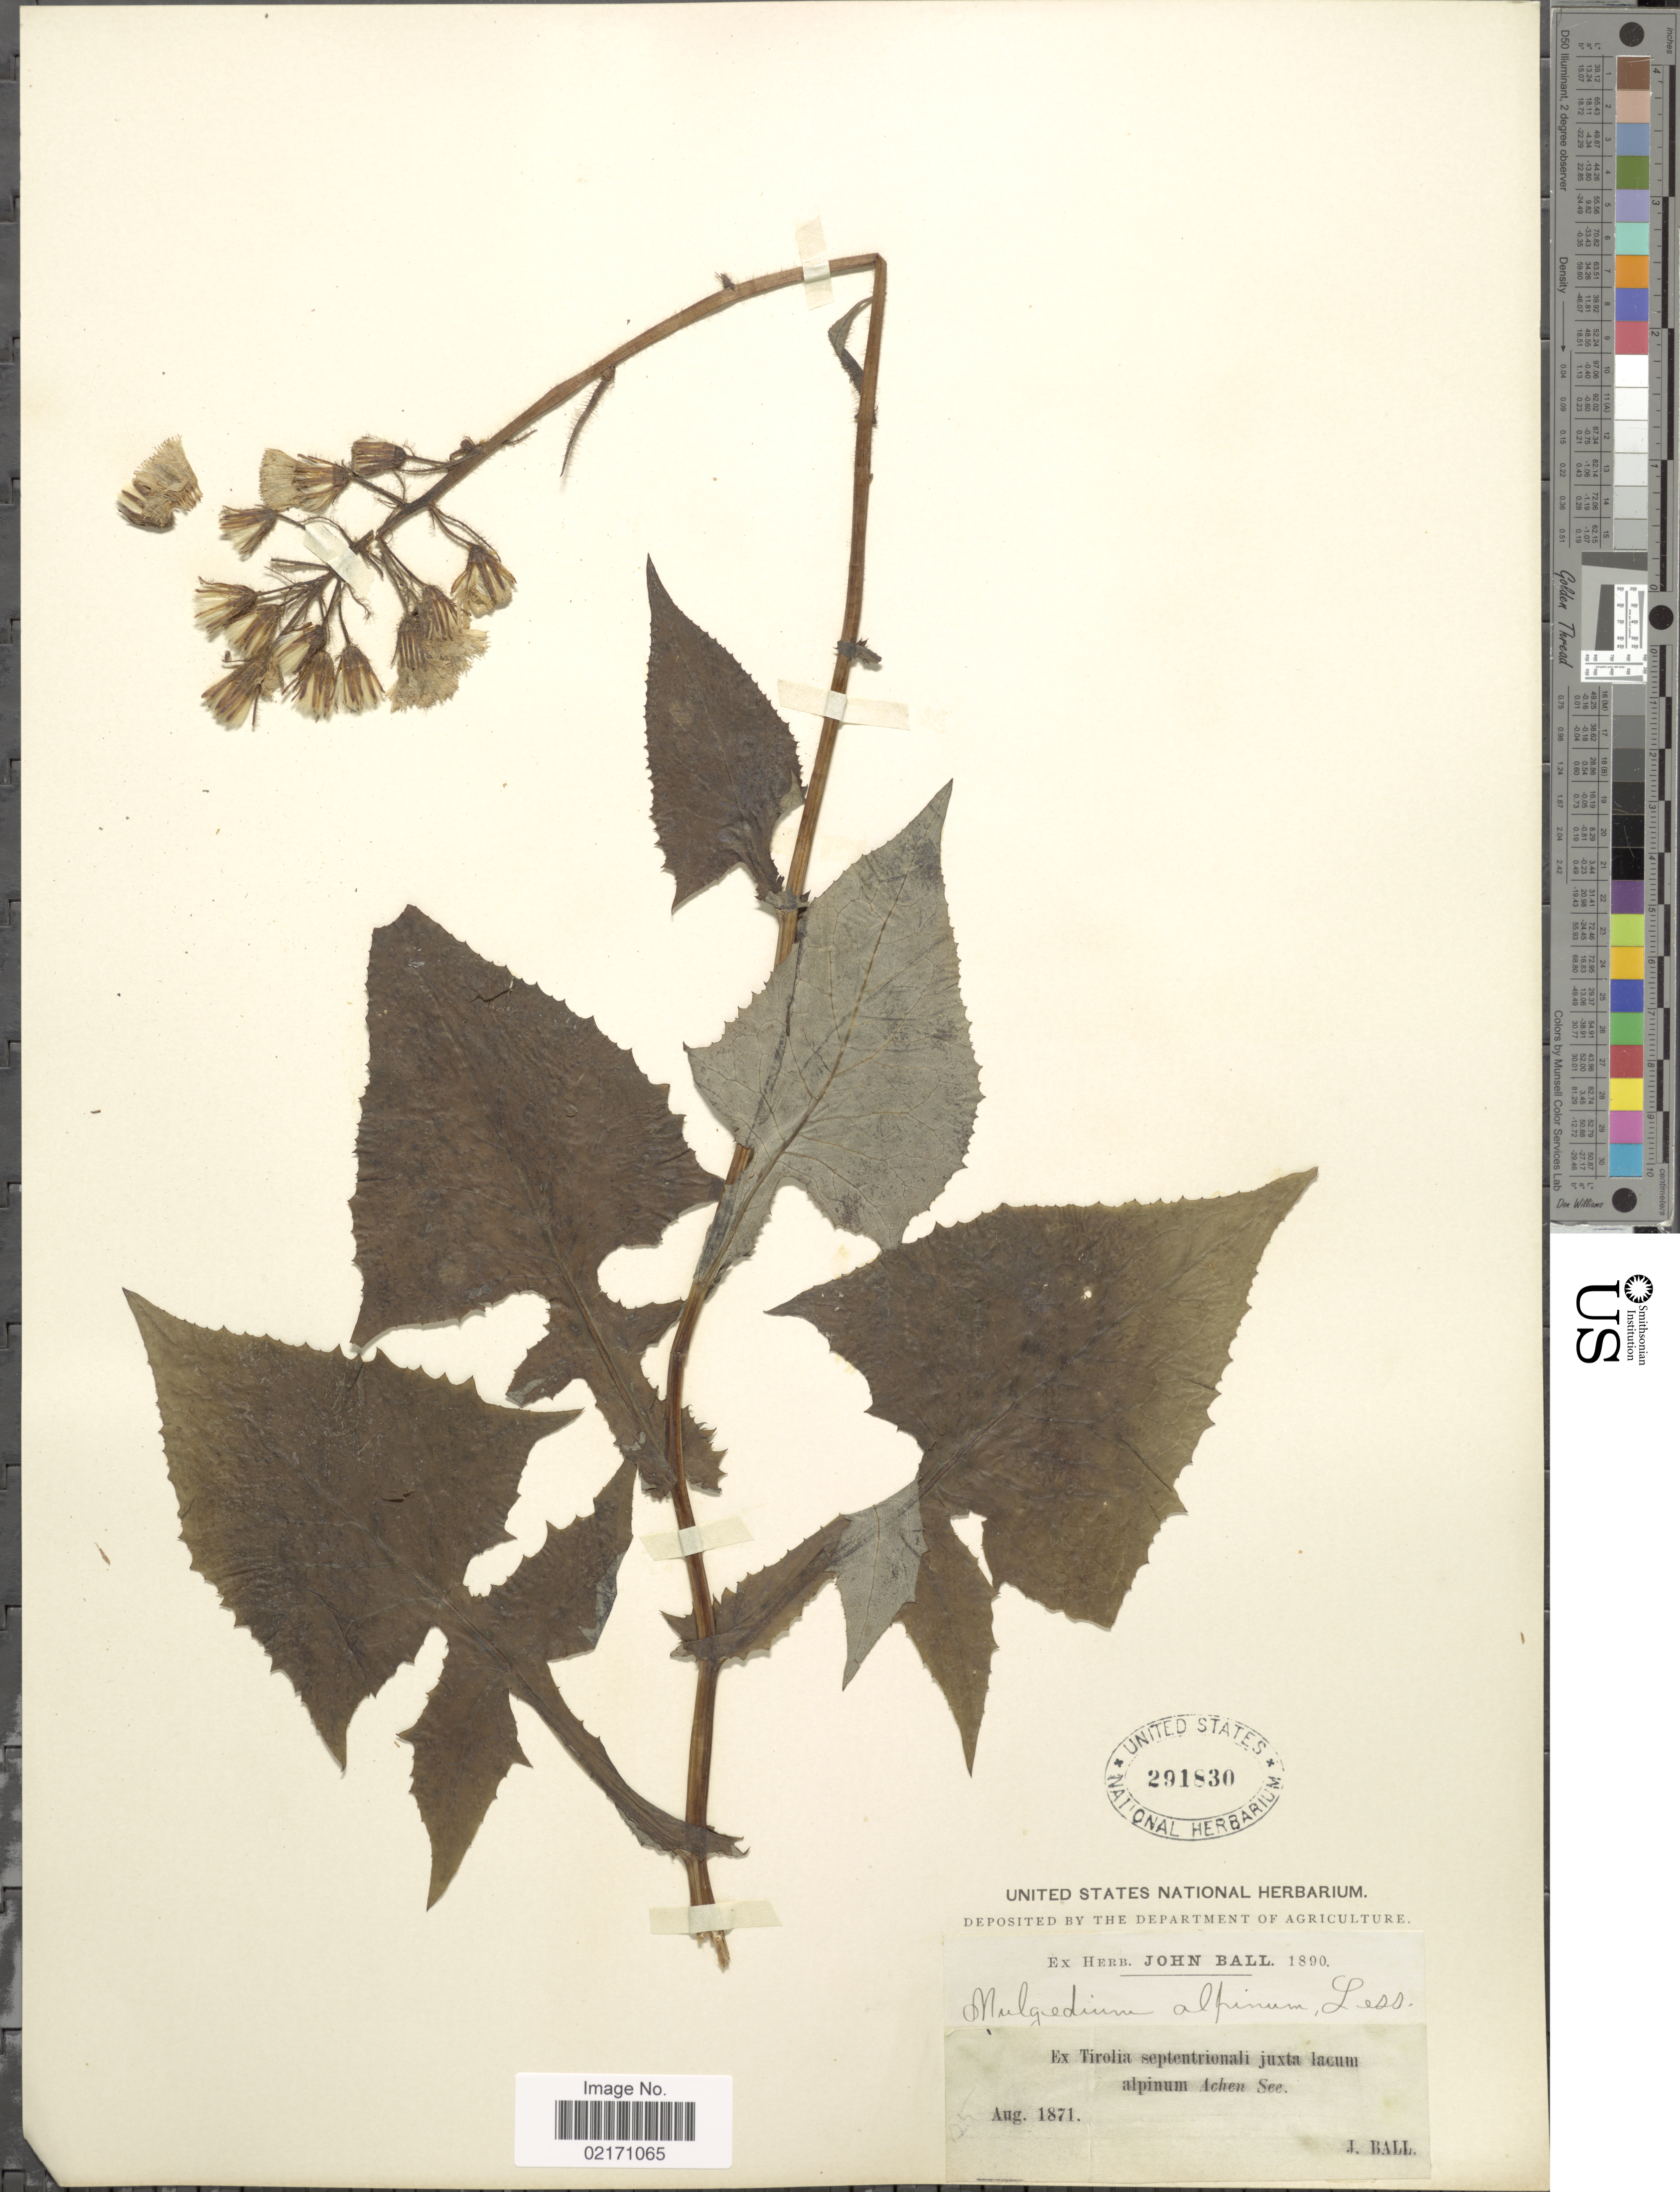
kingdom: Plantae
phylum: Tracheophyta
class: Magnoliopsida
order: Asterales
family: Asteraceae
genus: Lactuca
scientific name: Lactuca alpina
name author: (L.) A. Gray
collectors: J. Ball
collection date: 1871-08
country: Austria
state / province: Tirol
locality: Alpinum Achen See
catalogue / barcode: US 291830